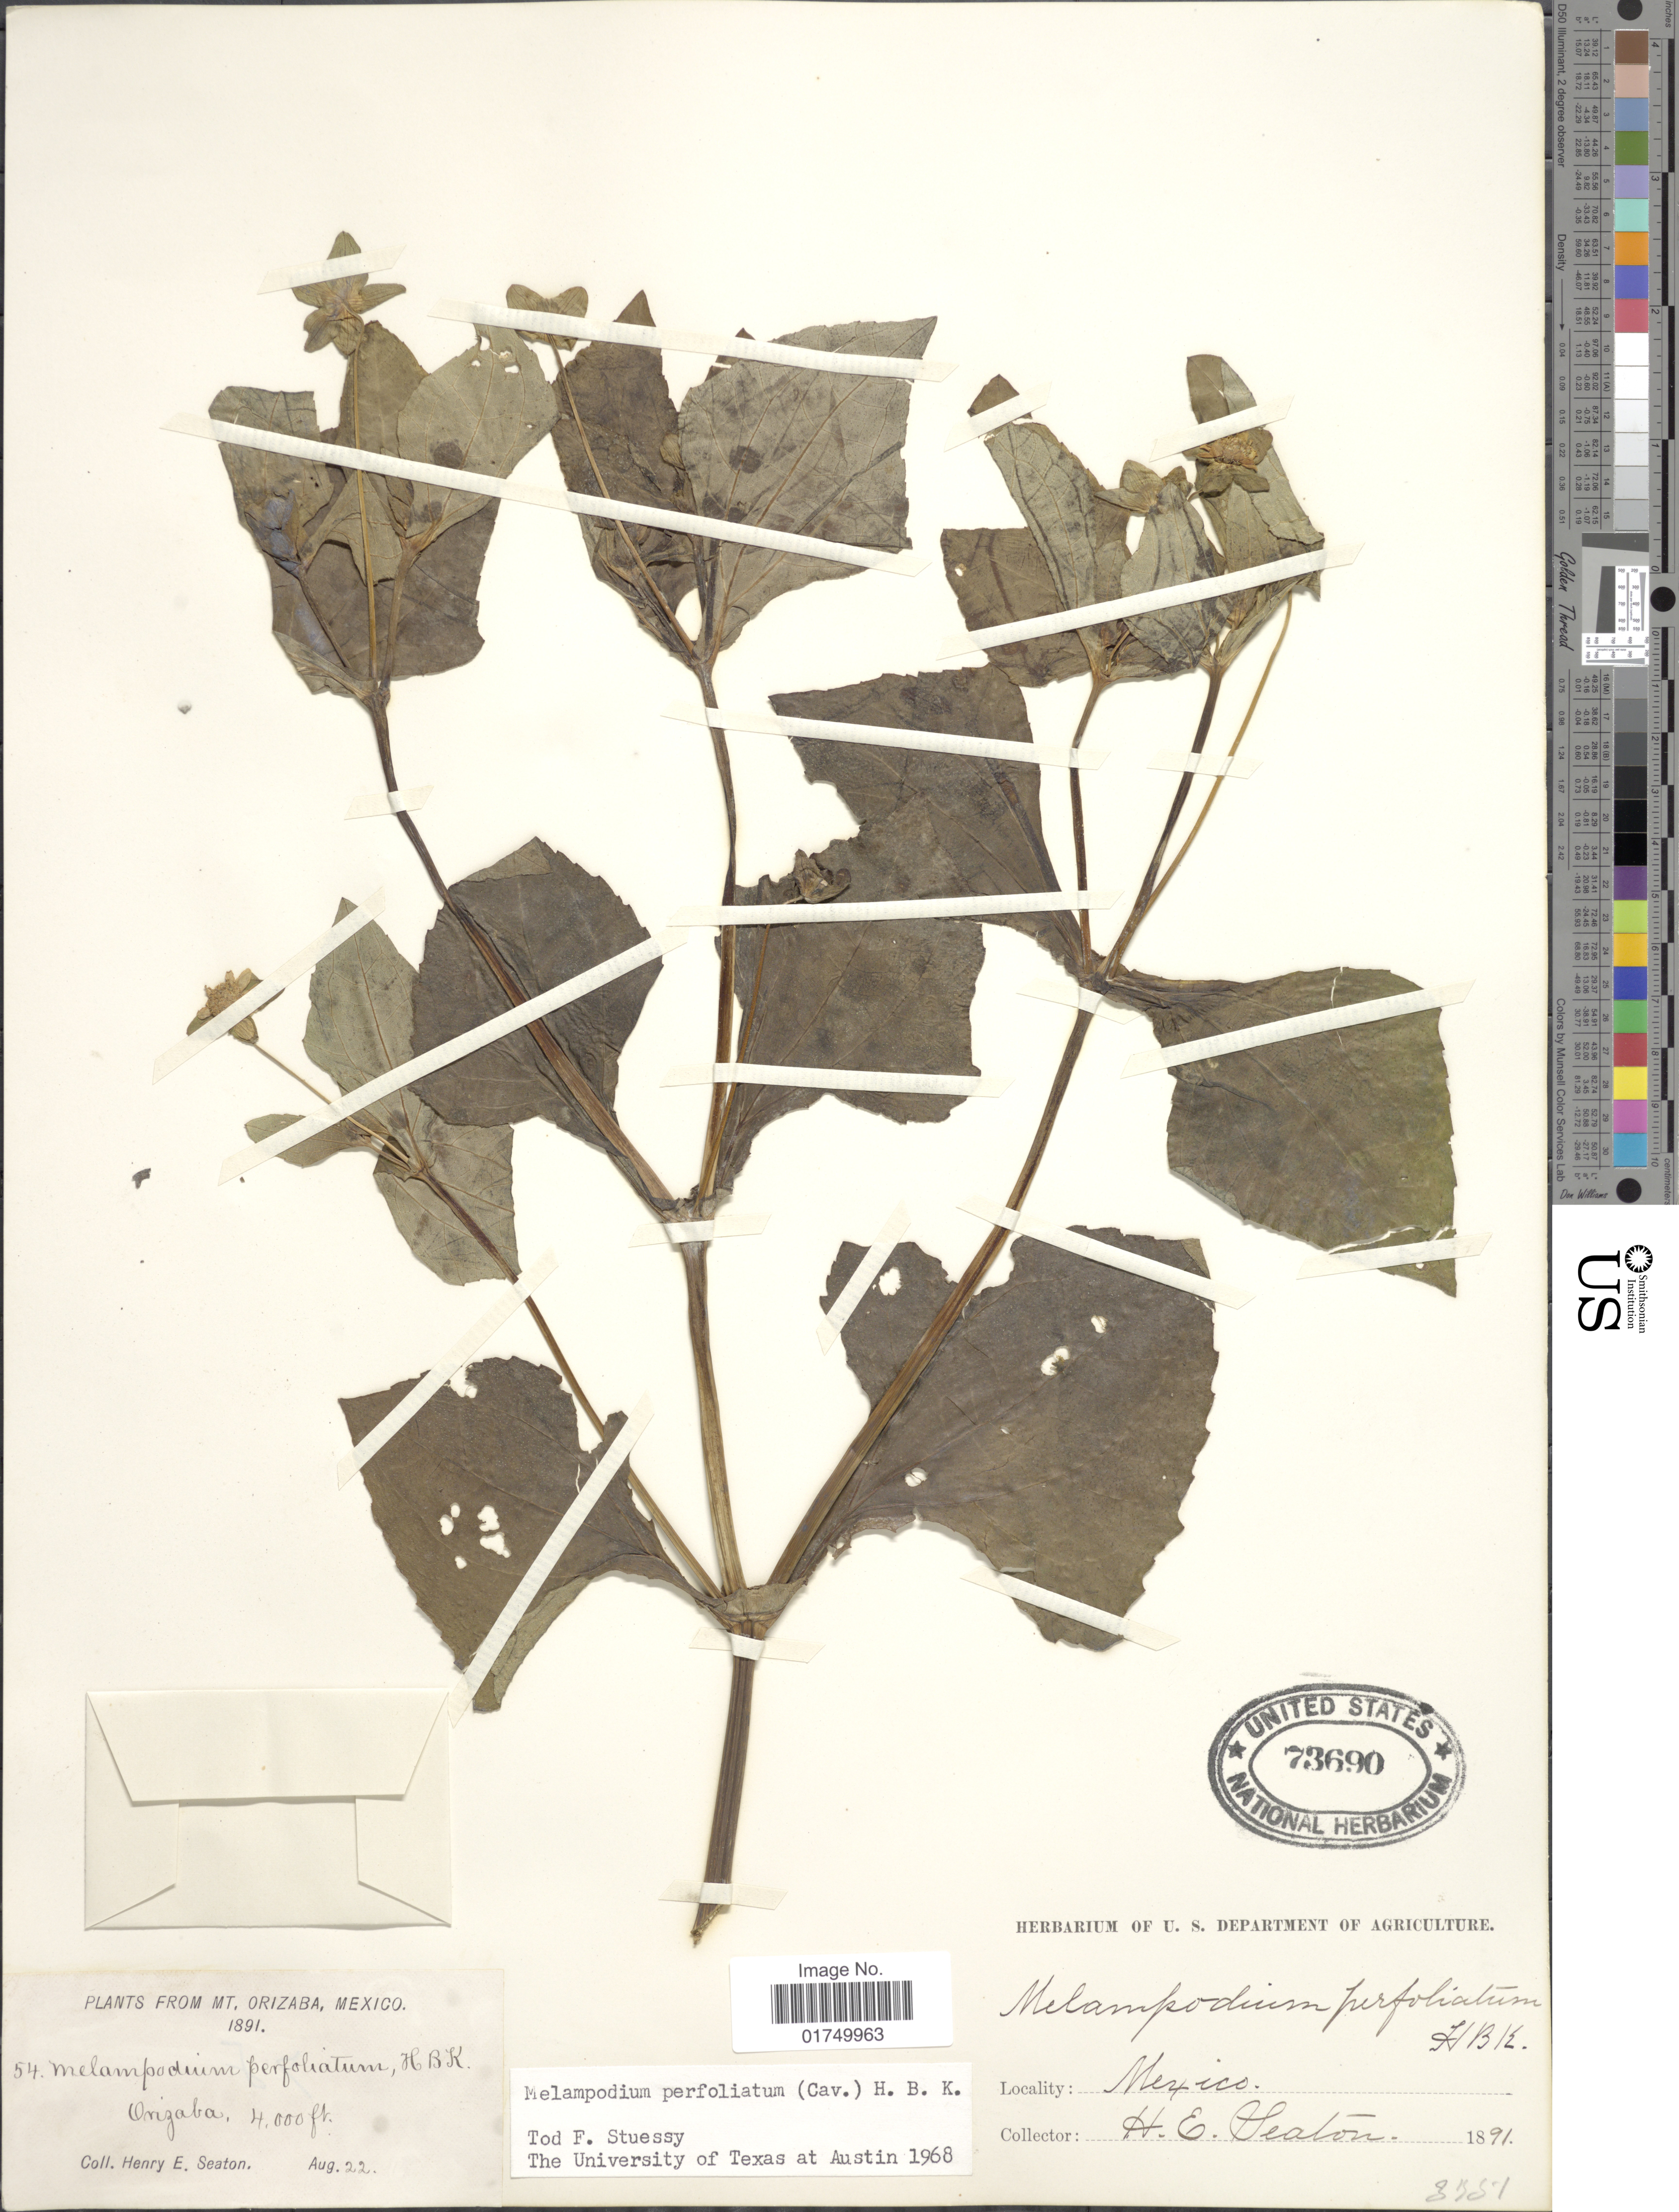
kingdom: Plantae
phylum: Tracheophyta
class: Magnoliopsida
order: Asterales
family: Asteraceae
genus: Melampodium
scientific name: Melampodium perfoliatum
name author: (Cav.) Kunth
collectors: H. Seaton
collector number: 54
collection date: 1891-08-22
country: Mexico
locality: From Mt. Orizaba, Mexico. Orizaba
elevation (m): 1219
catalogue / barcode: US 73690